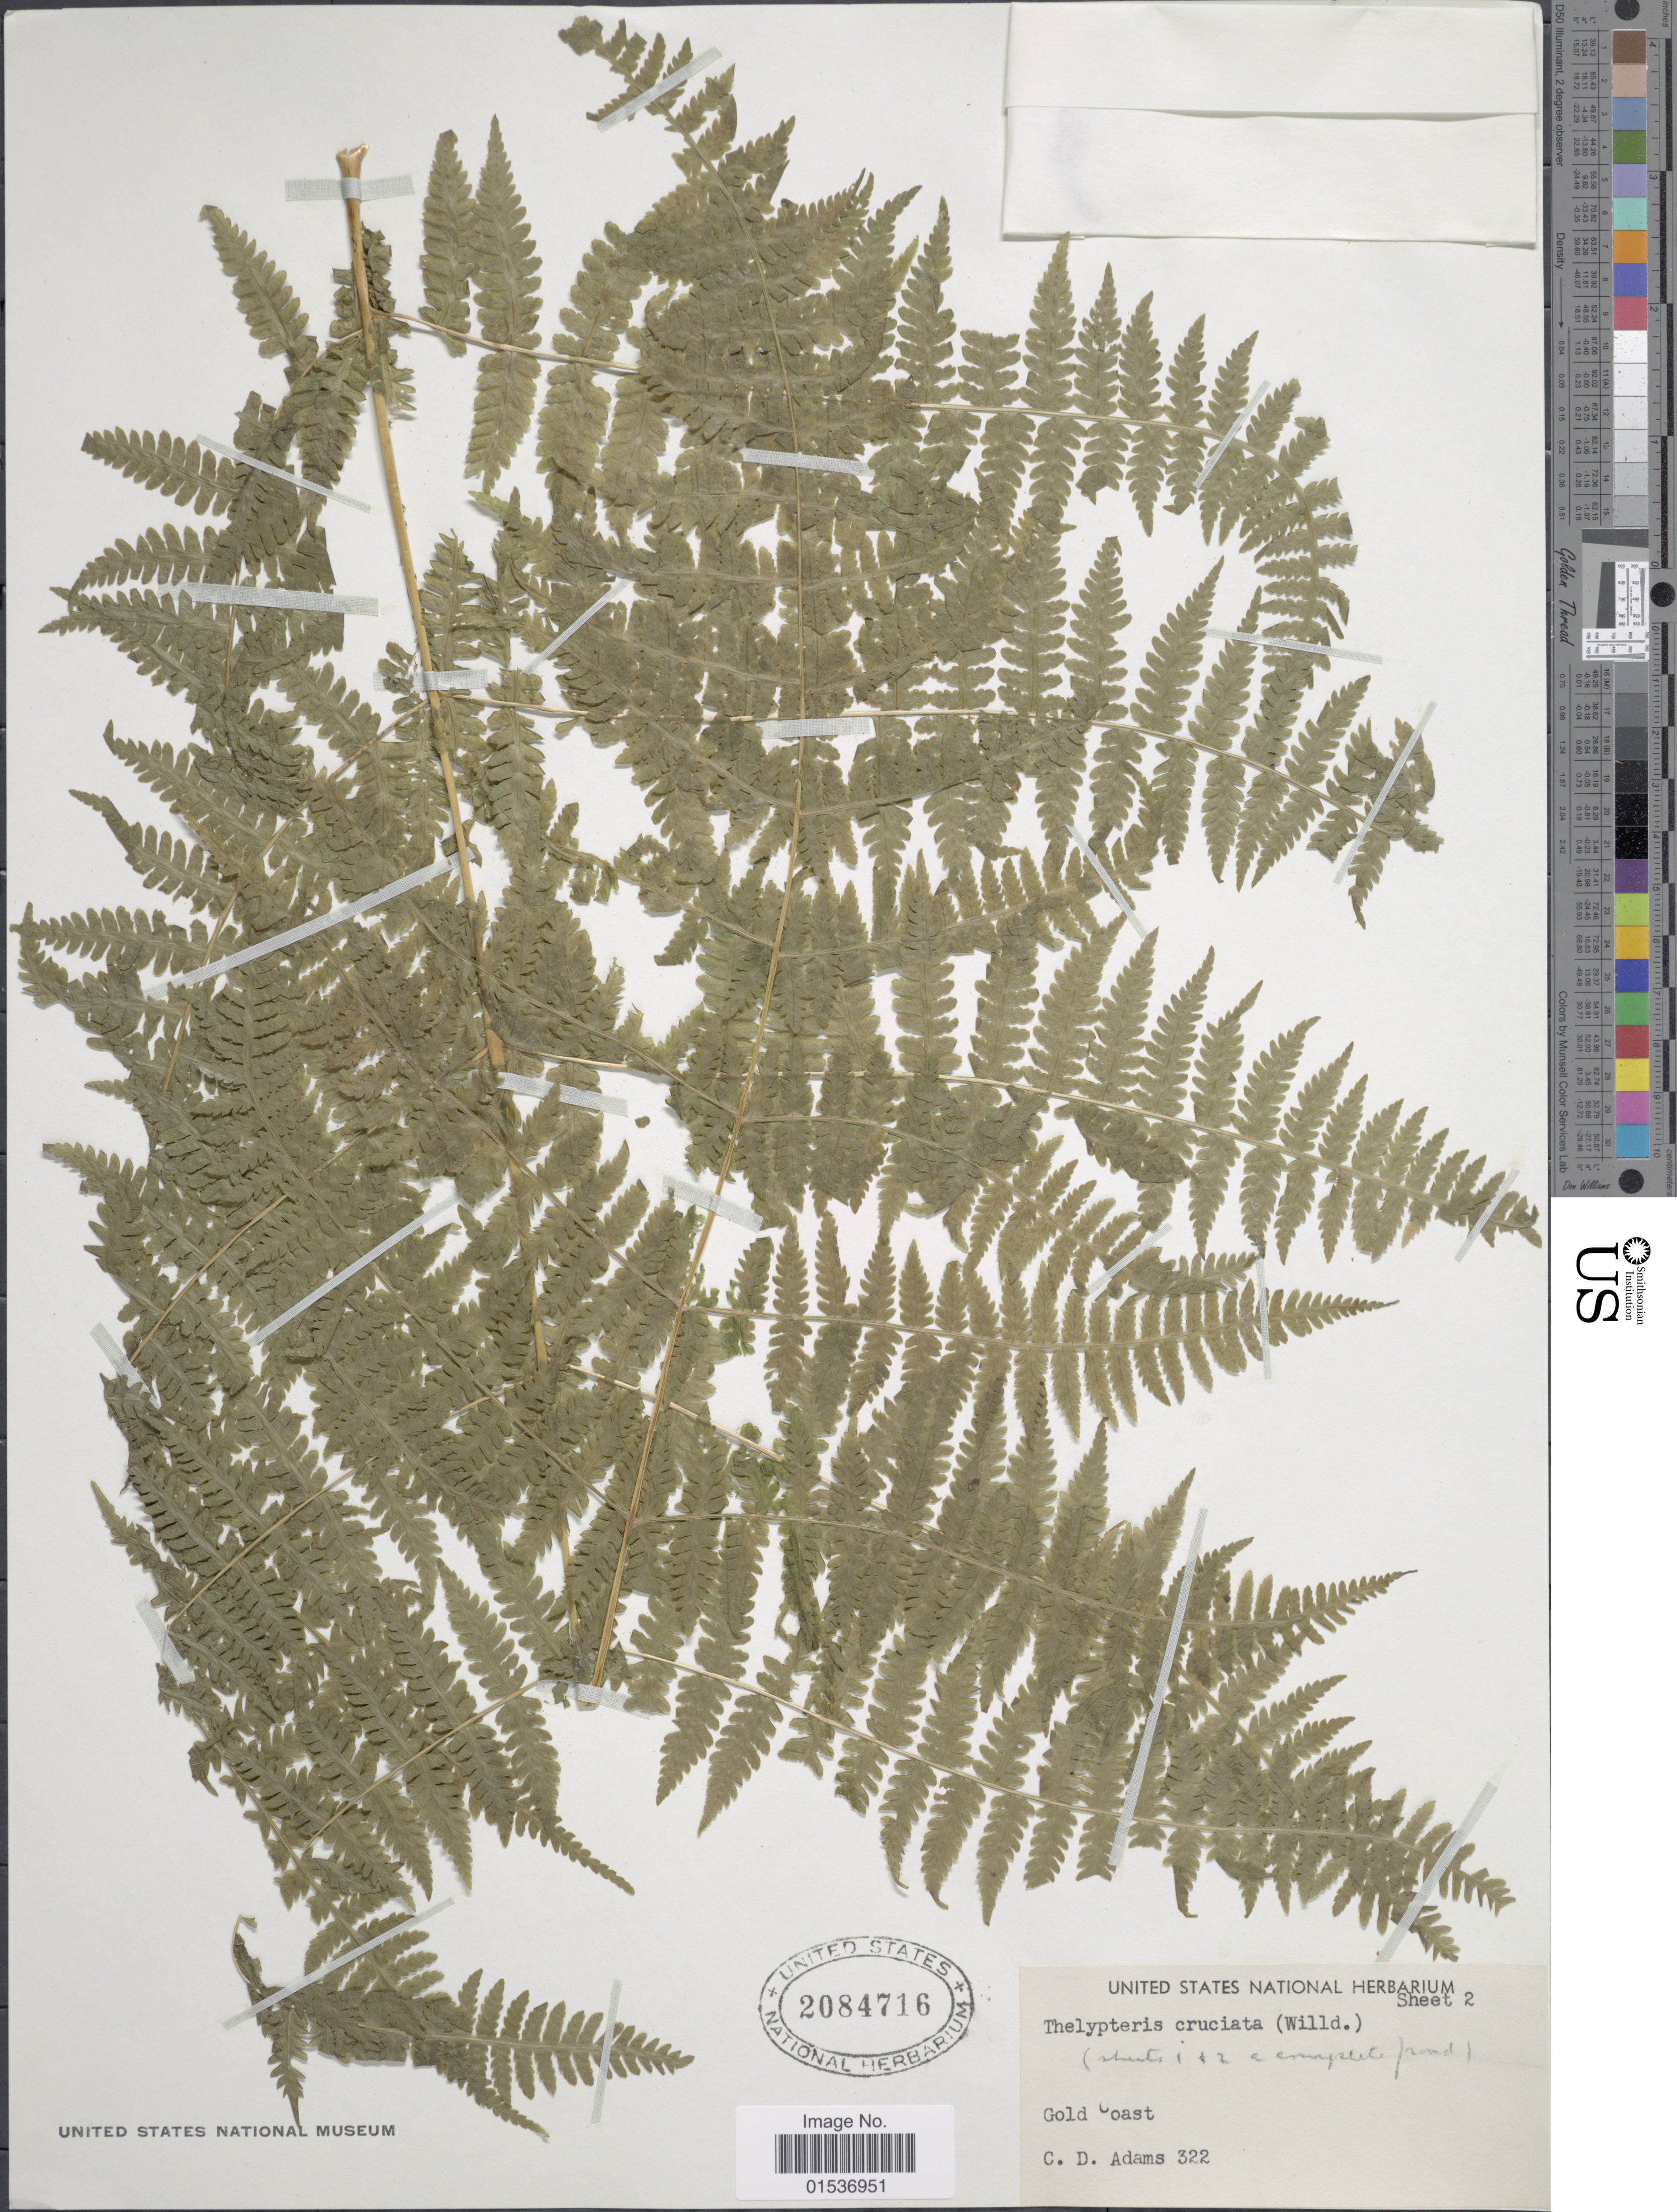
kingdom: Plantae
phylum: Tracheophyta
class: Polypodiopsida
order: Polypodiales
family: Thelypteridaceae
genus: Pseudophegopteris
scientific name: Pseudophegopteris cruciata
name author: (Willd.) Holttum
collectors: C. D. Adams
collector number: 322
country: Ghana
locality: Gold Coast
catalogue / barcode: US 2084716